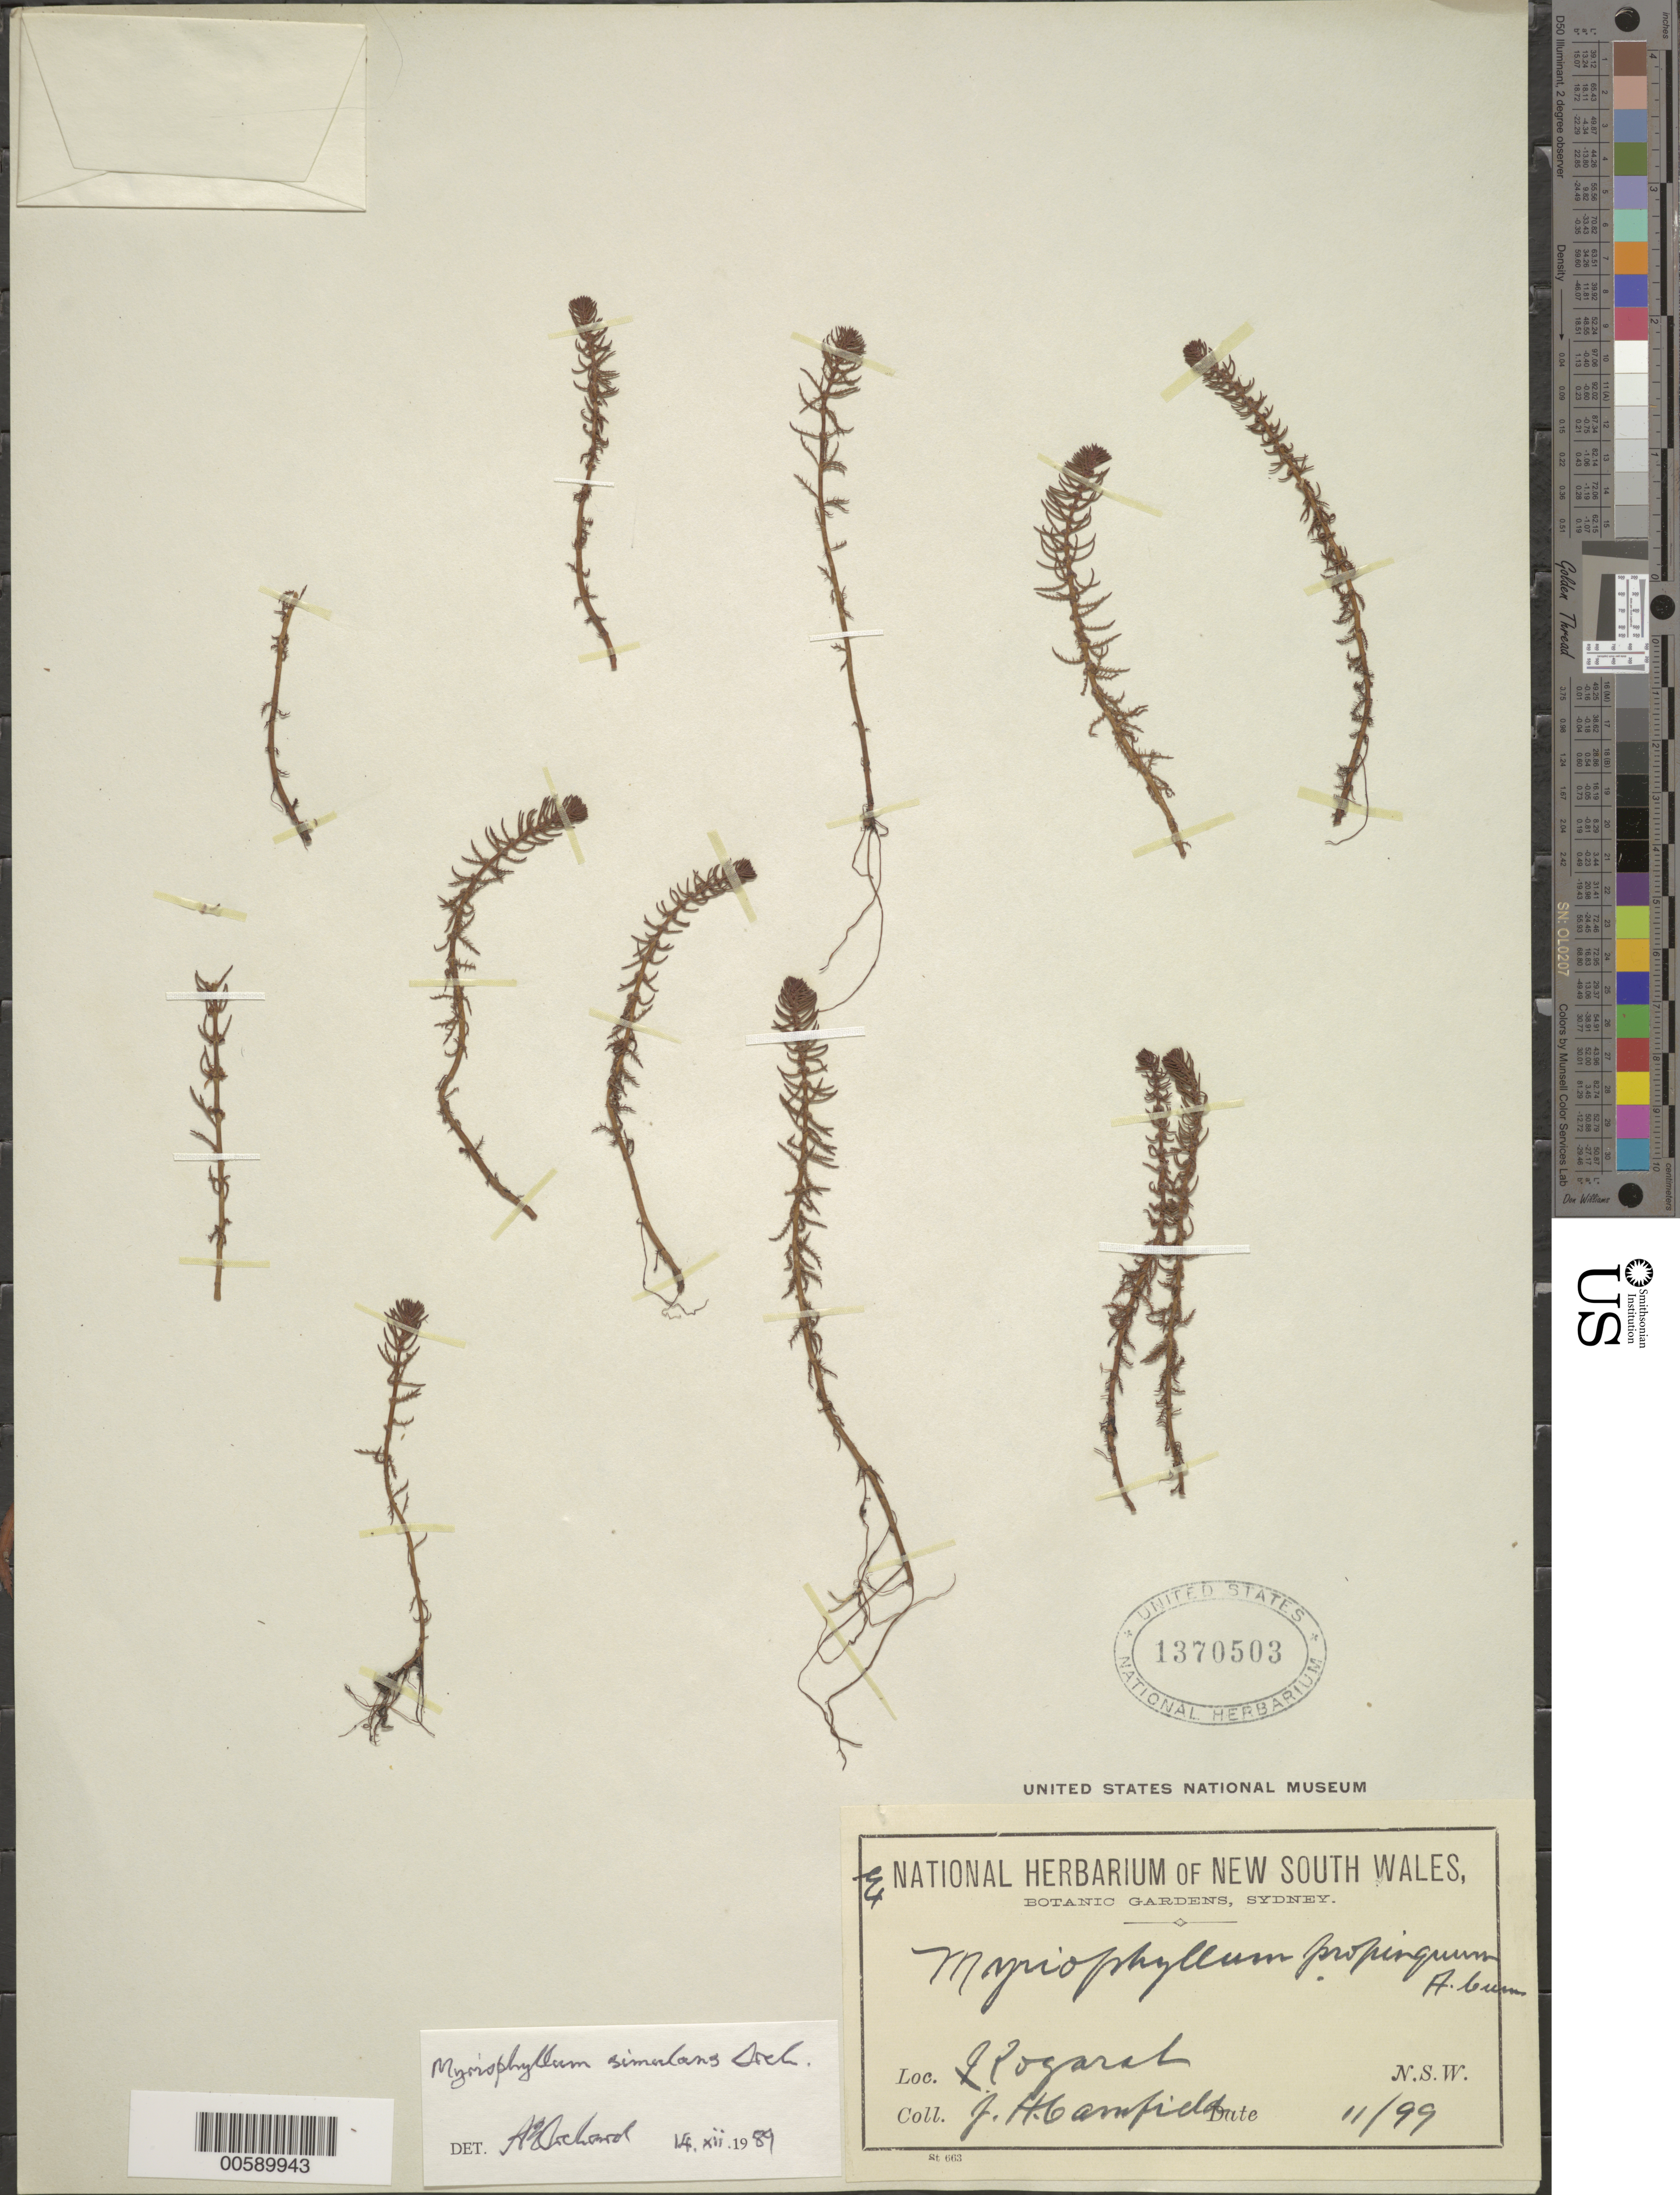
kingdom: Plantae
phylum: Tracheophyta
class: Magnoliopsida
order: Saxifragales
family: Haloragaceae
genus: Myriophyllum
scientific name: Myriophyllum simulans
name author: Orchard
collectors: J. Camfield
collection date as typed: Nov 1899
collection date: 1899-11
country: Australia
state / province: New South Wales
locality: Rogarst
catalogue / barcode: US 1370503